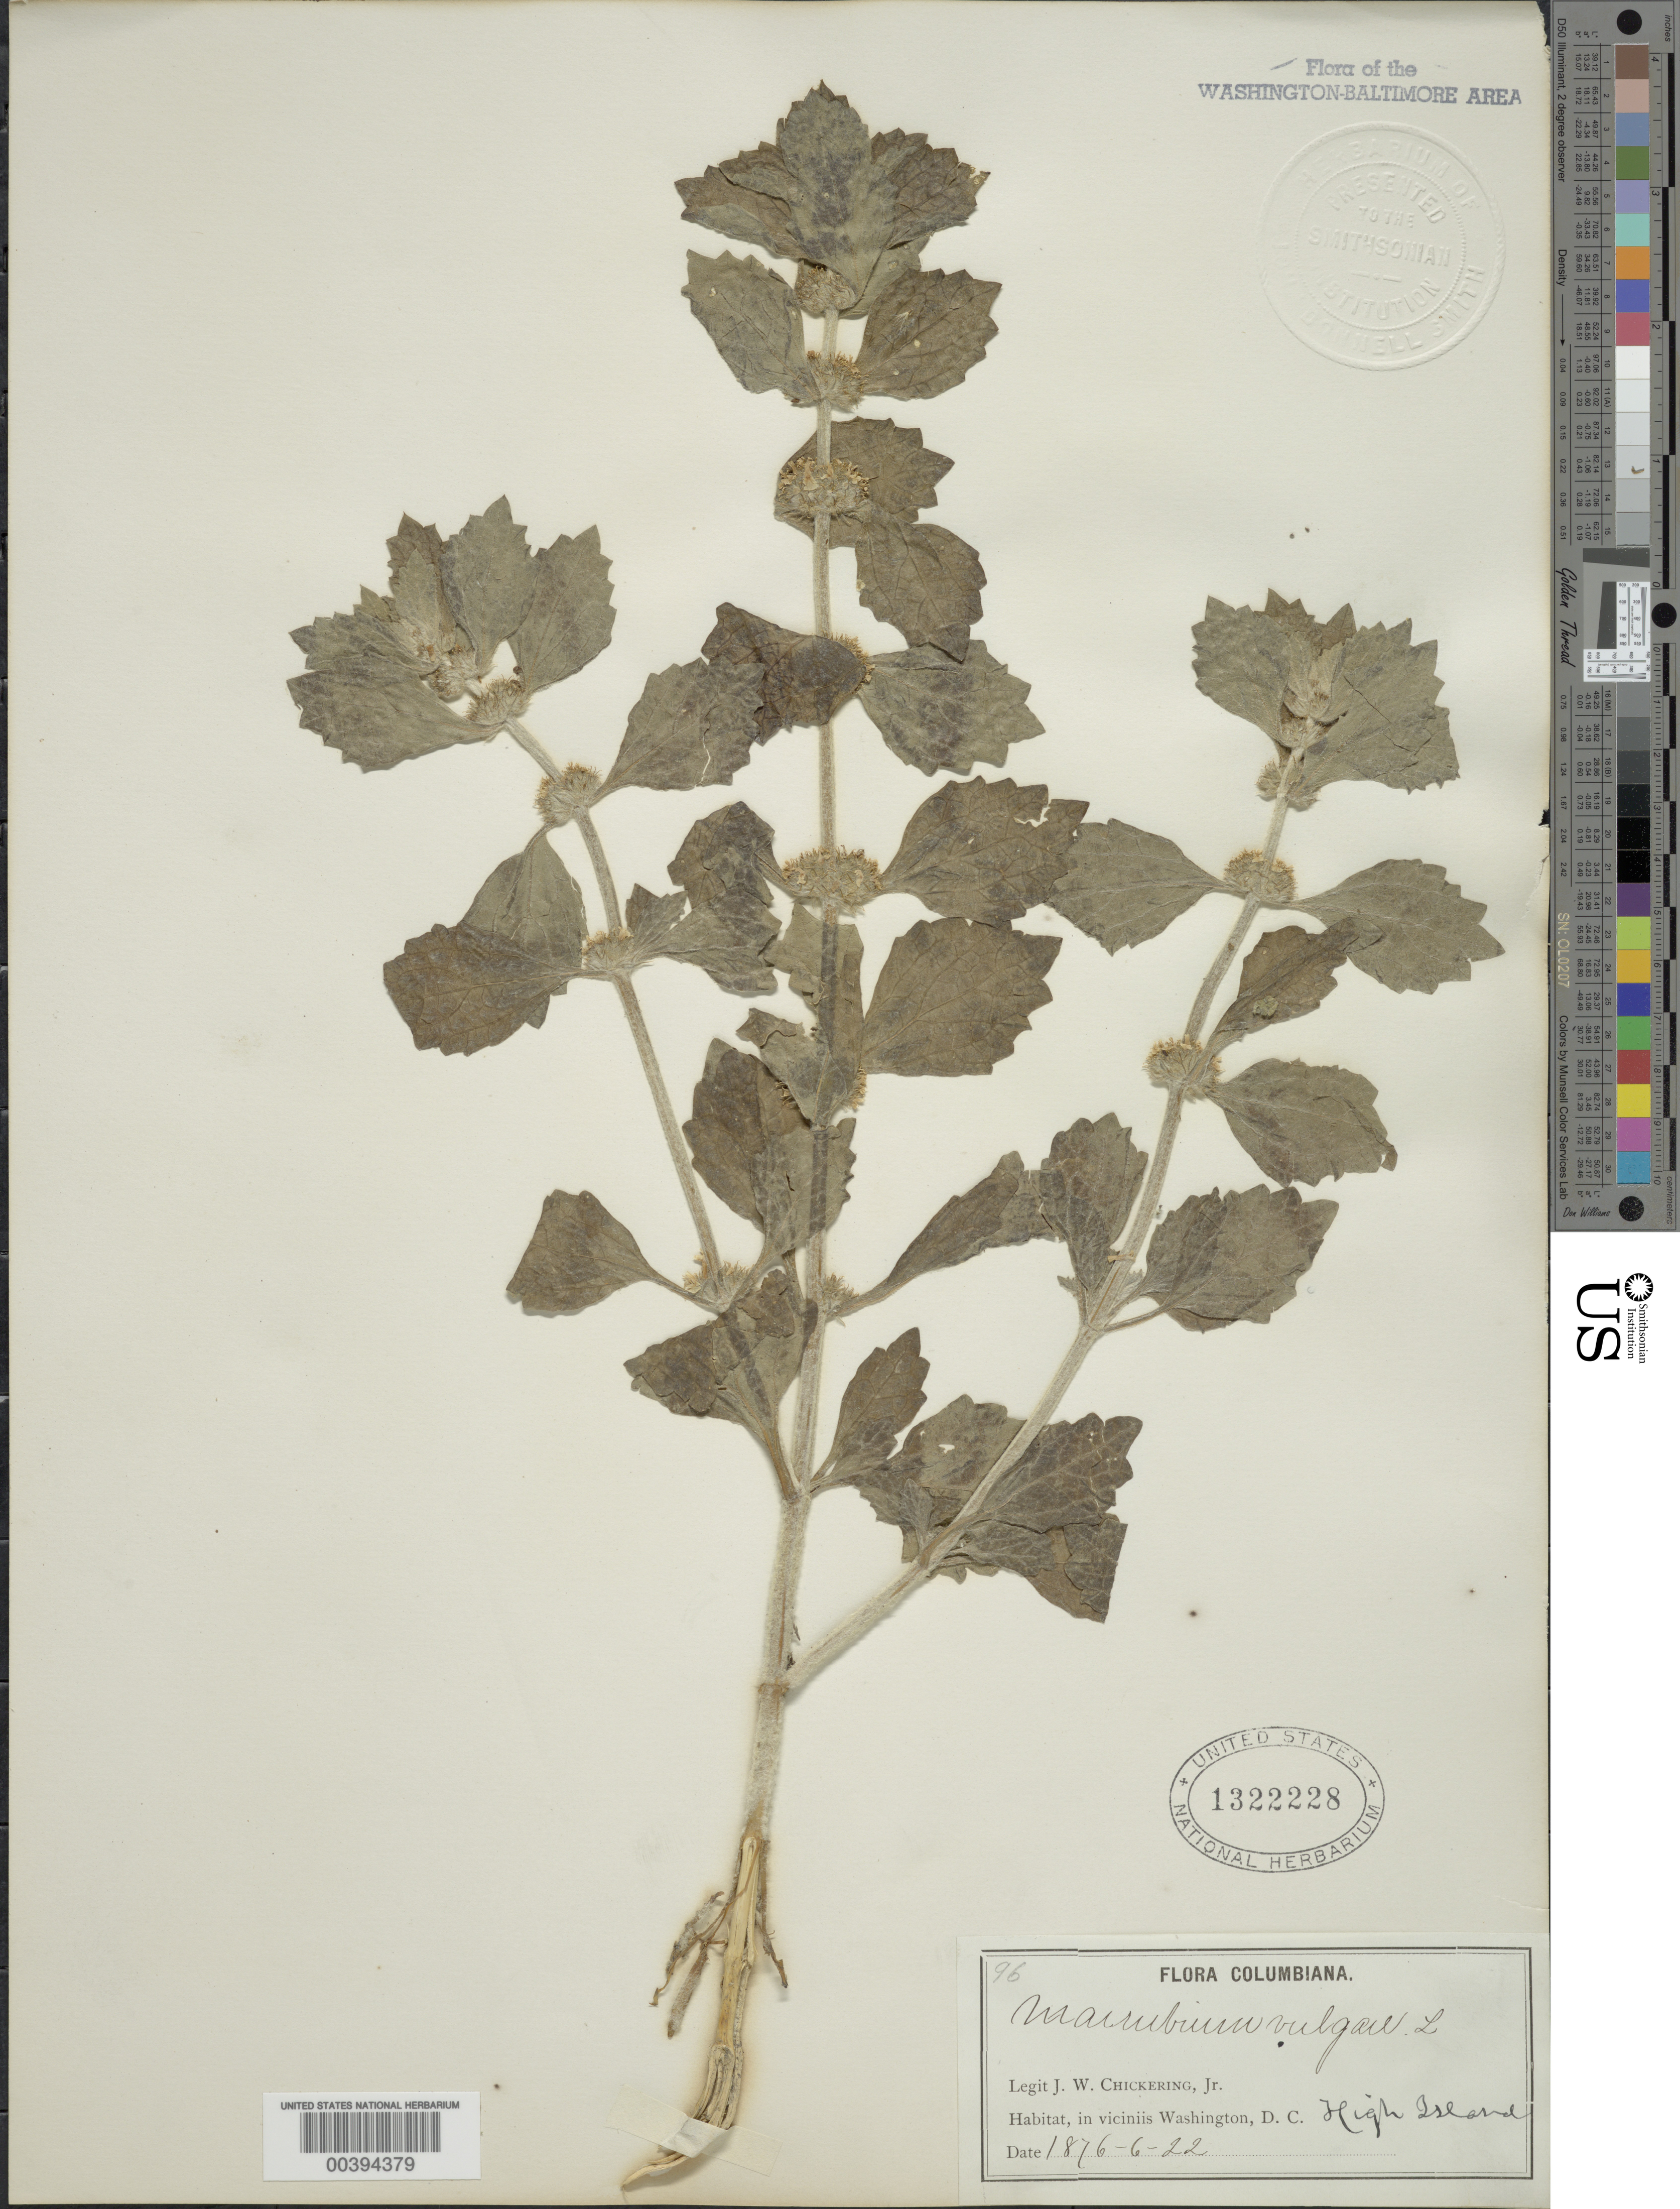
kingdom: Plantae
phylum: Tracheophyta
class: Magnoliopsida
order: Lamiales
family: Lamiaceae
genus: Marrubium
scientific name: Marrubium vulgare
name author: L.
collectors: J. Chickering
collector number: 96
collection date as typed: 22 Jun 1876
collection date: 1876-06-22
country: United States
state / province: Maryland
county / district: Montgomery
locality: High Island C. & O. Canal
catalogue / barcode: US 1322228